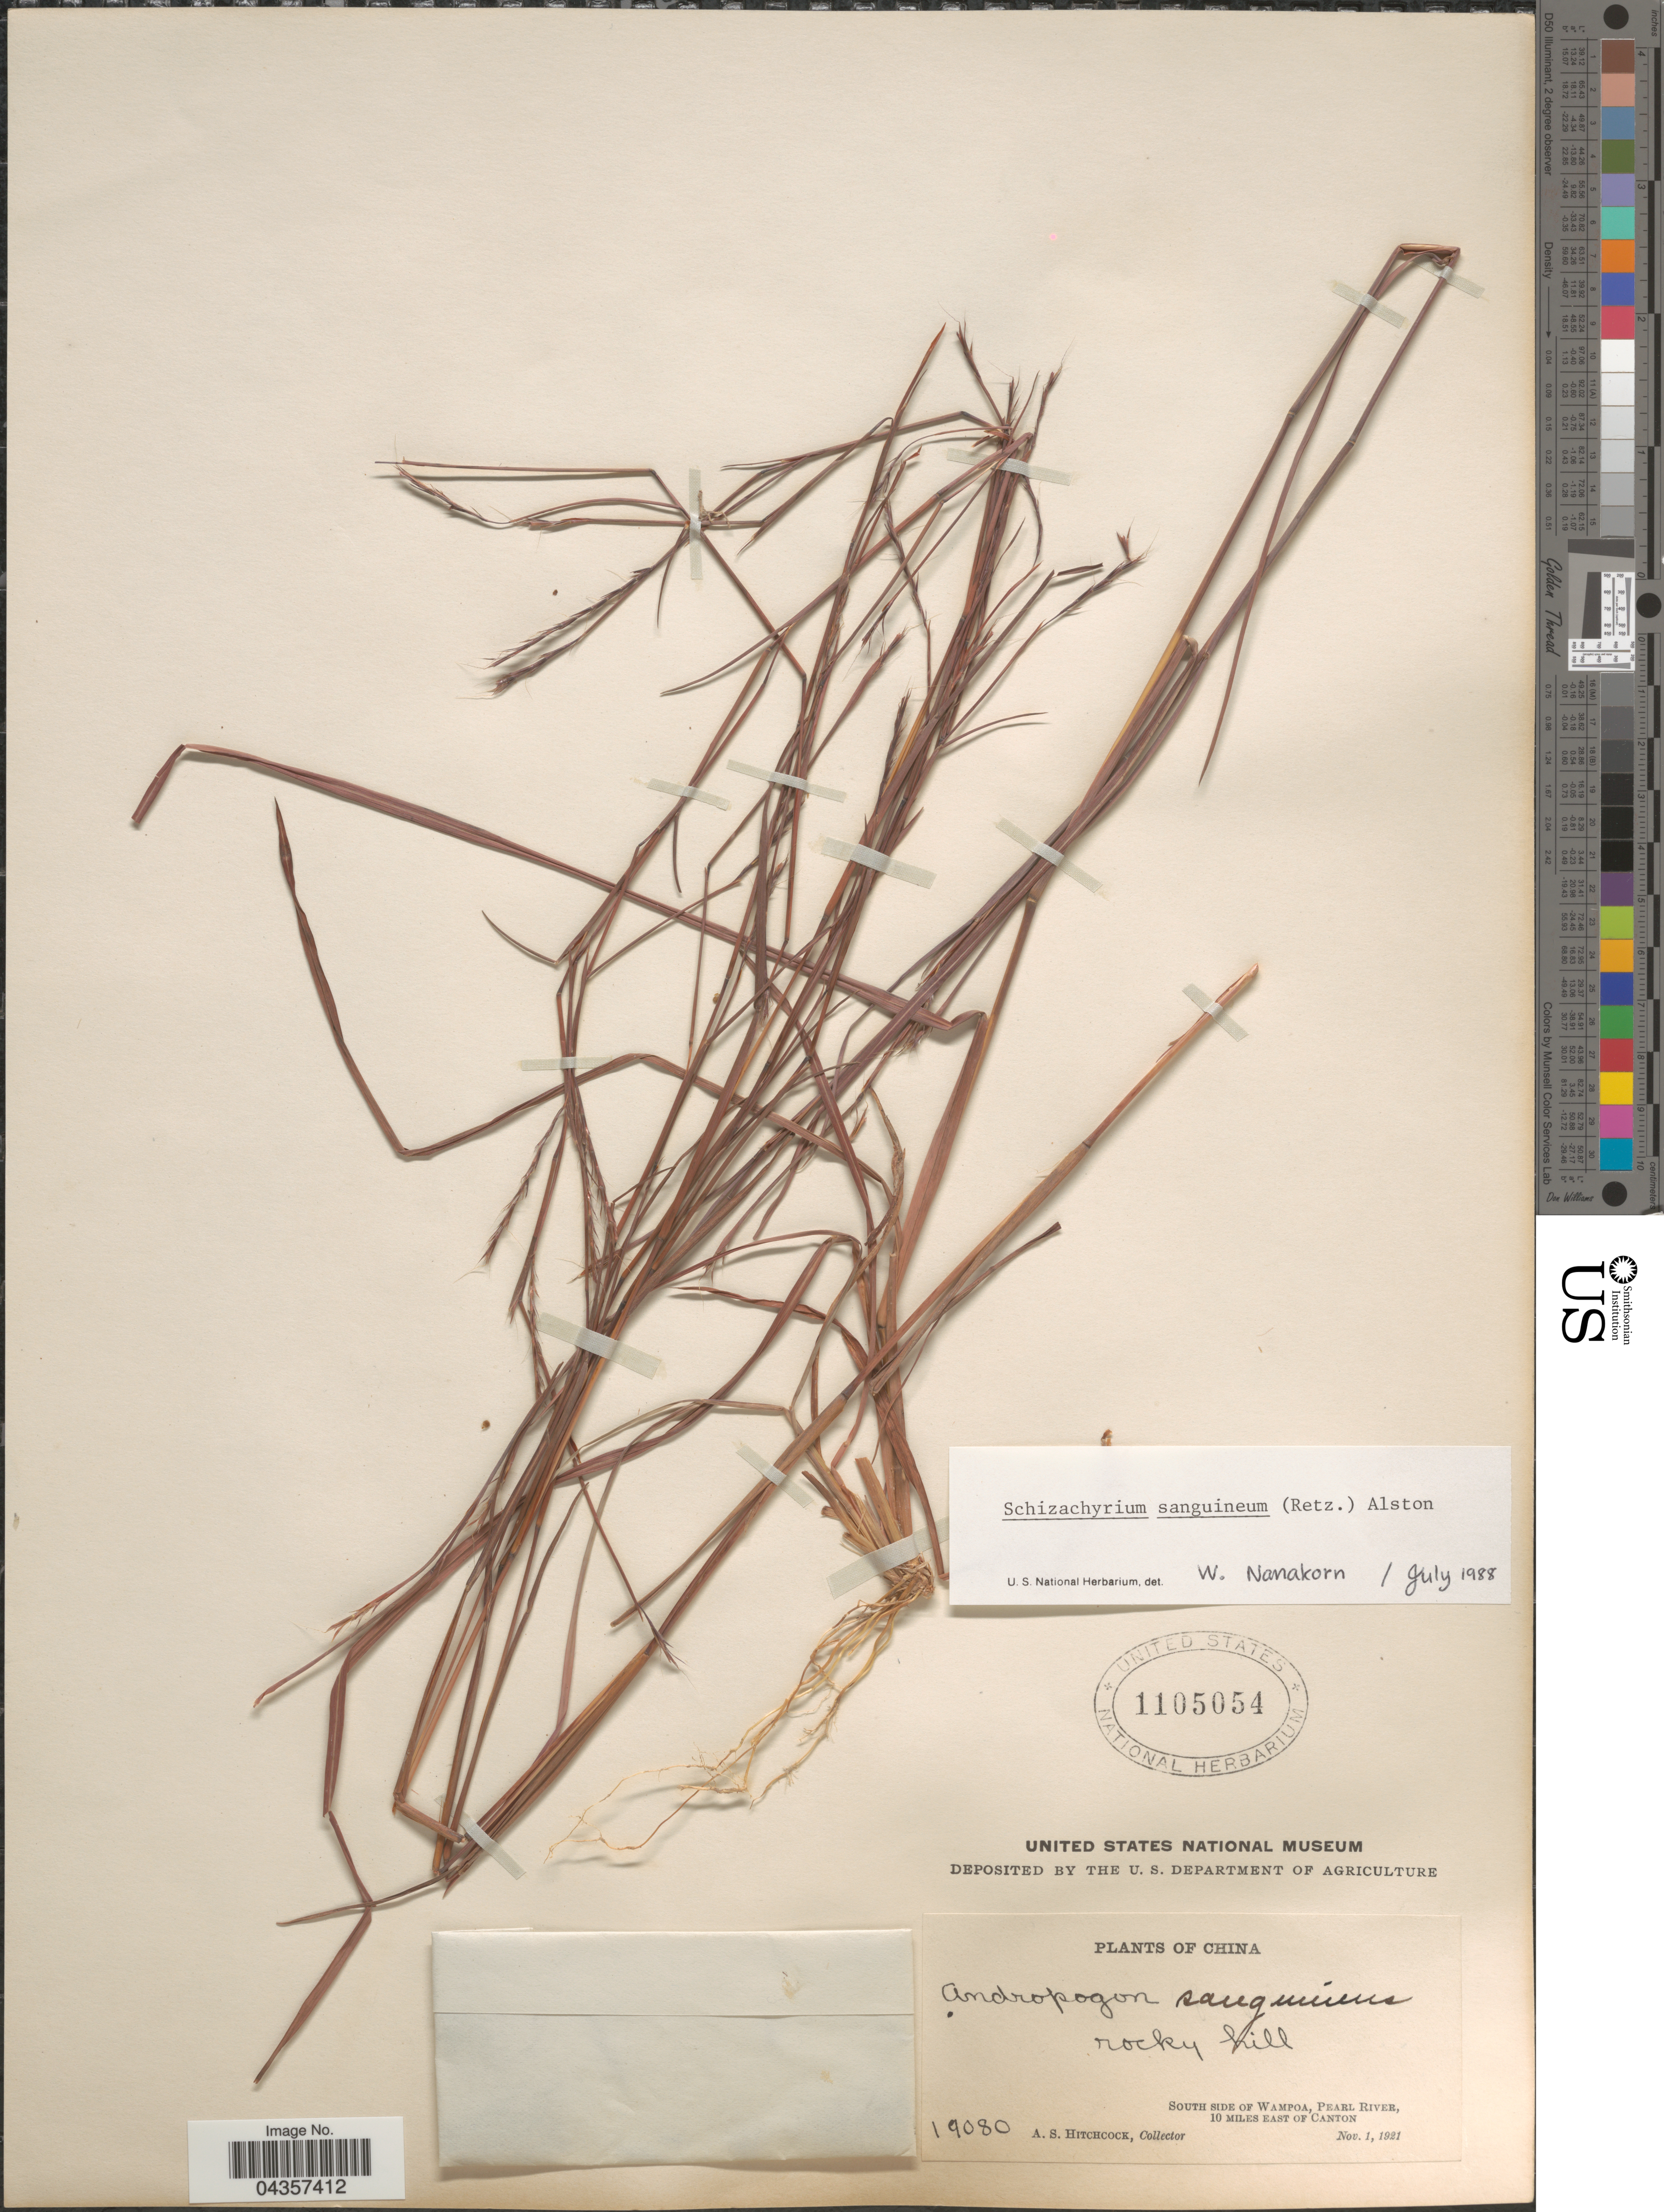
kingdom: Plantae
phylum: Tracheophyta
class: Liliopsida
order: Poales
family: Poaceae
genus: Schizachyrium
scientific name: Schizachyrium sanguineum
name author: (Retz.) Alston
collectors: A. S. Hitchcock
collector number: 19080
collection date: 1921-11-01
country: China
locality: Rocky hill. South side of Wampoa, Pearl River, 10 miles East of Canton.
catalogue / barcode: US 1105054